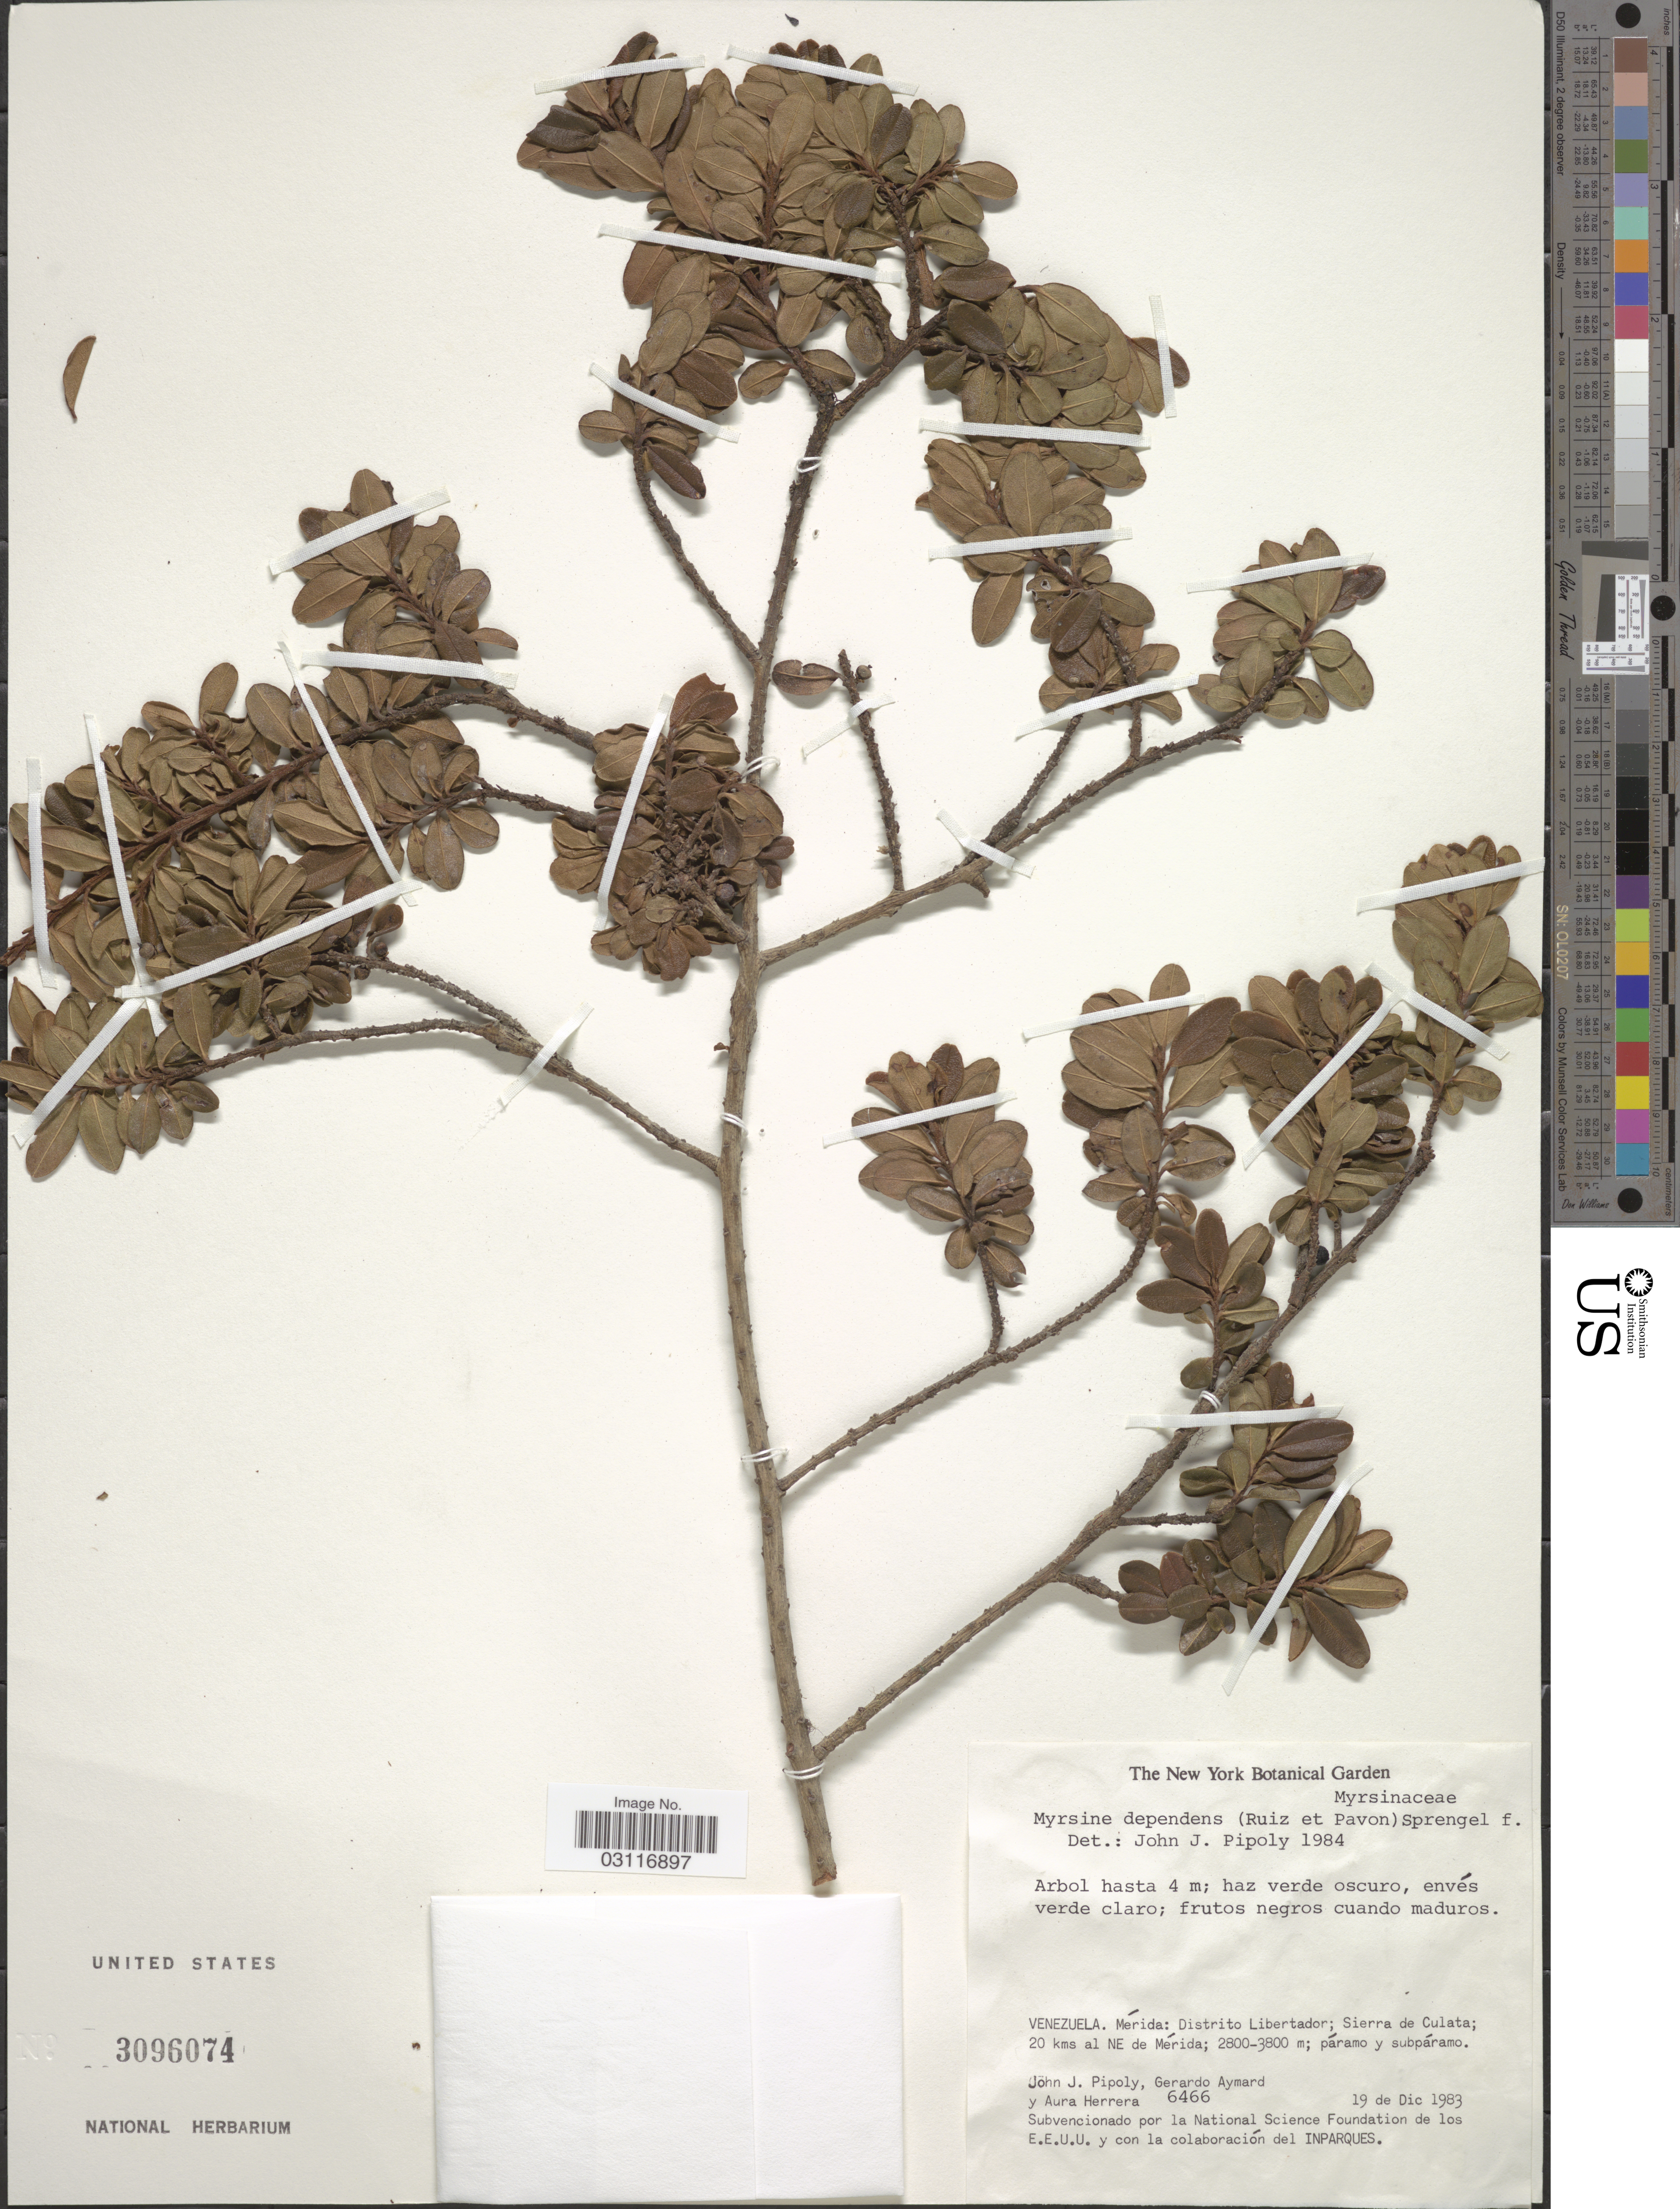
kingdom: Plantae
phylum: Tracheophyta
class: Magnoliopsida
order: Ericales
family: Primulaceae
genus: Myrsine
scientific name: Myrsine dependens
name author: (Ruiz & Pav.) Spreng.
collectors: J. J. Pipoly, G. A. Aymard & A. Herrera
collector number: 6466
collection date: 1983-12-19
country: Venezuela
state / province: Mérida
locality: Distrito Libertador; Sierra de Culata; 20 kms al NE de Mérida.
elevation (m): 2800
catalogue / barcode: US 3096074